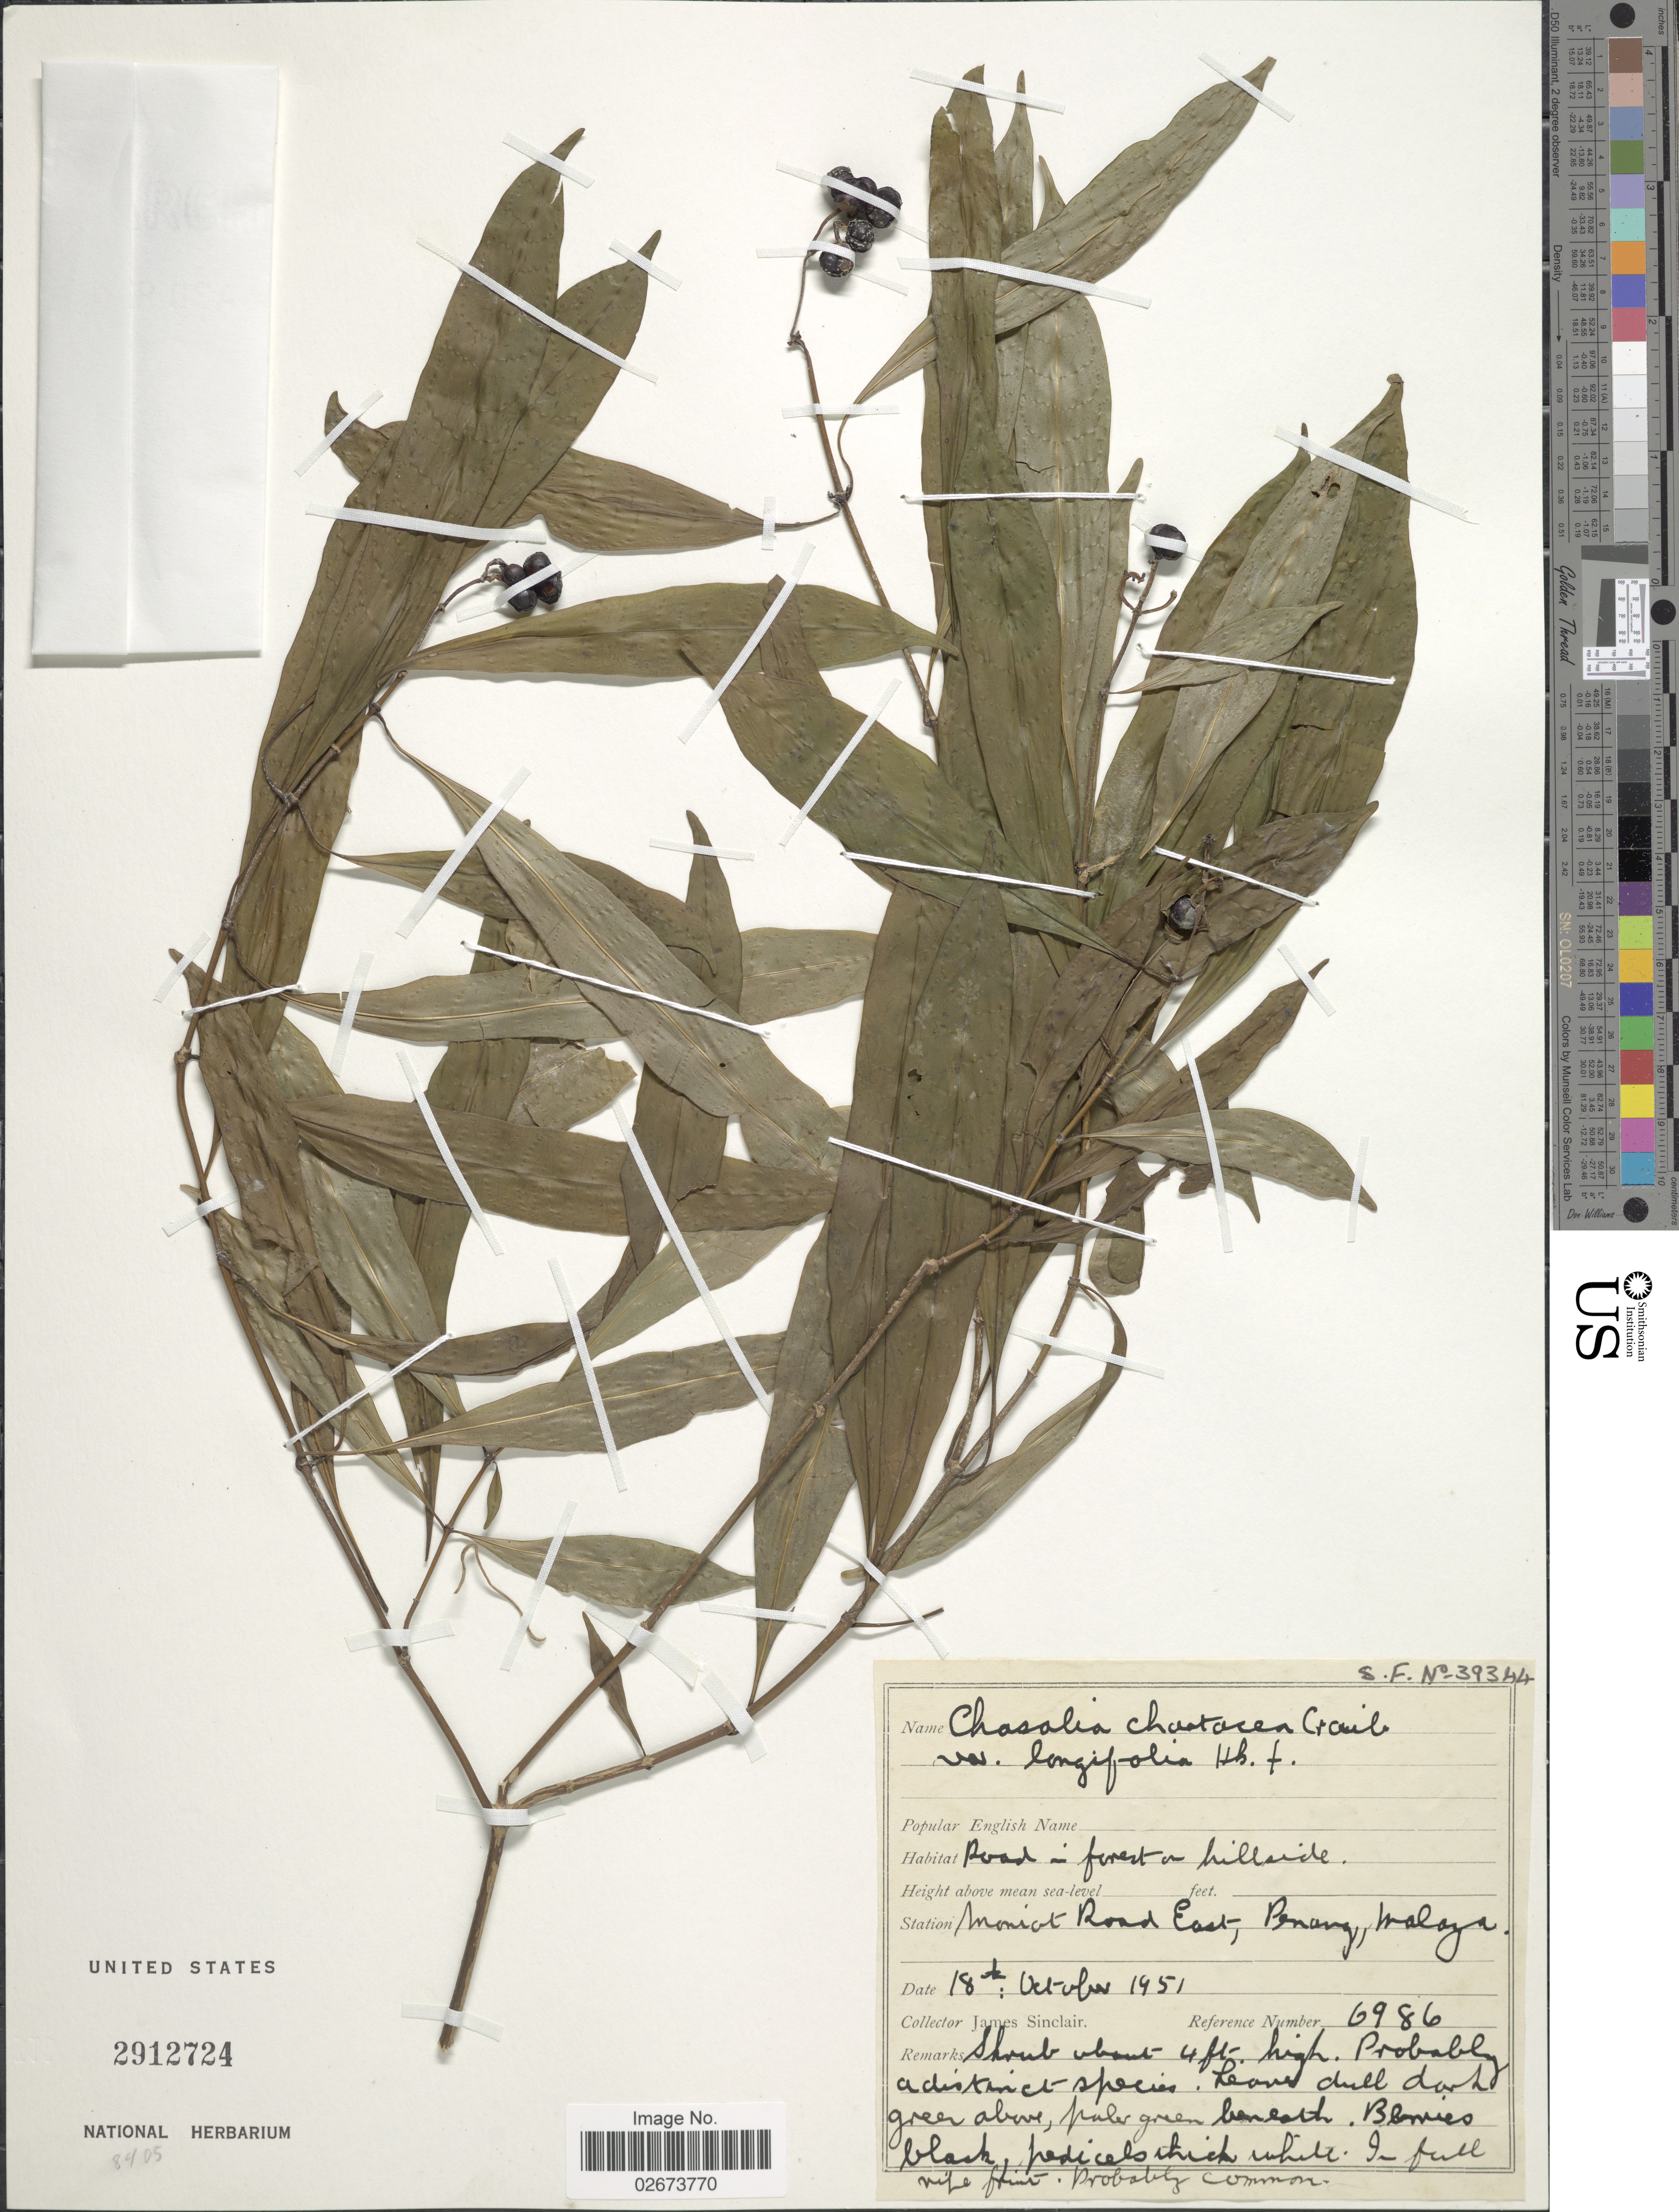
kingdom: Plantae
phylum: Tracheophyta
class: Magnoliopsida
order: Gentianales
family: Rubiaceae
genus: Chassalia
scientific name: Chassalia chartacea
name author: Craib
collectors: J. Sinclair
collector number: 6986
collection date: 1951-10-18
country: Malaysia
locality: Road in forest on hillside, Moniot Road East, Penang, Malaya.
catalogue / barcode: US 2912724